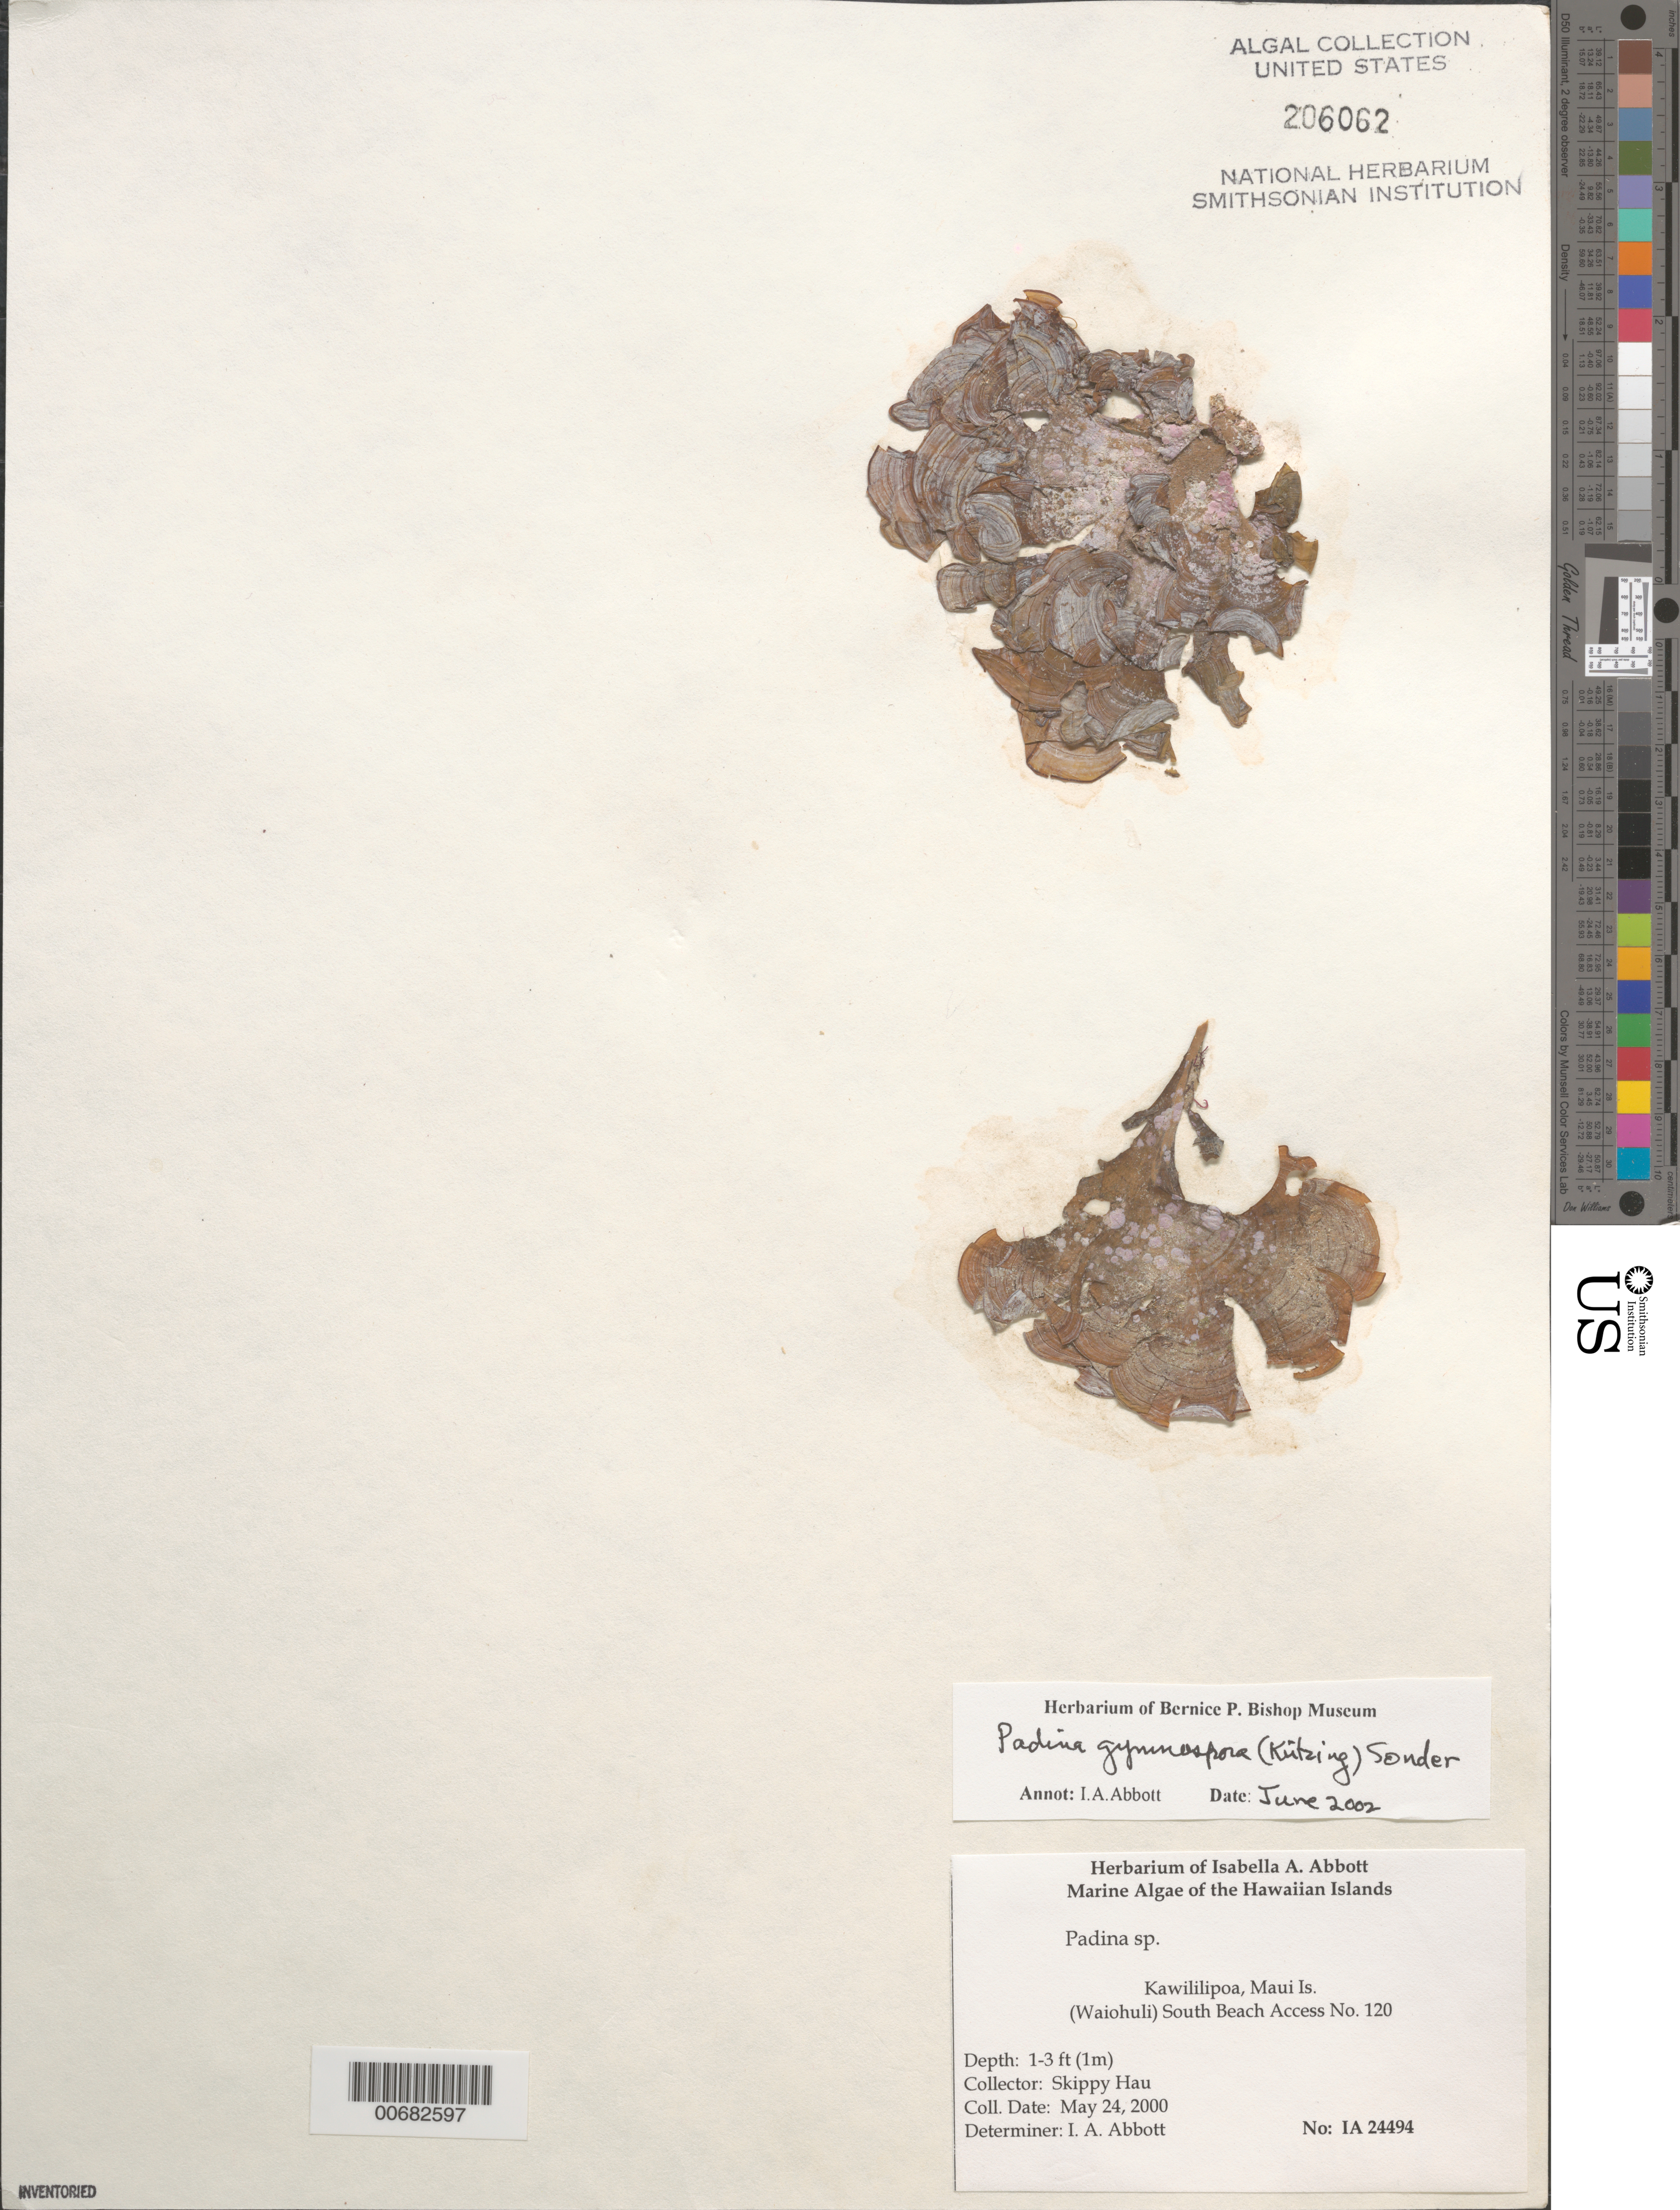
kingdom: Chromista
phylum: Ochrophyta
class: Phaeophyceae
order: Dictyotales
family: Dictyotaceae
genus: Padina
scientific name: Padina gymnospora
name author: (Kütz.) O.G. Sond.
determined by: Abbott, Isabella A.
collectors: S. Hau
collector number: IAA 24494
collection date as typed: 24 May 2000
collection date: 2000-05-24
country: United States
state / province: Hawaii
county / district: Maui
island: Maui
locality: Kawililipoa (Waiohuli) South Beach Access no. 120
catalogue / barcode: US 206062